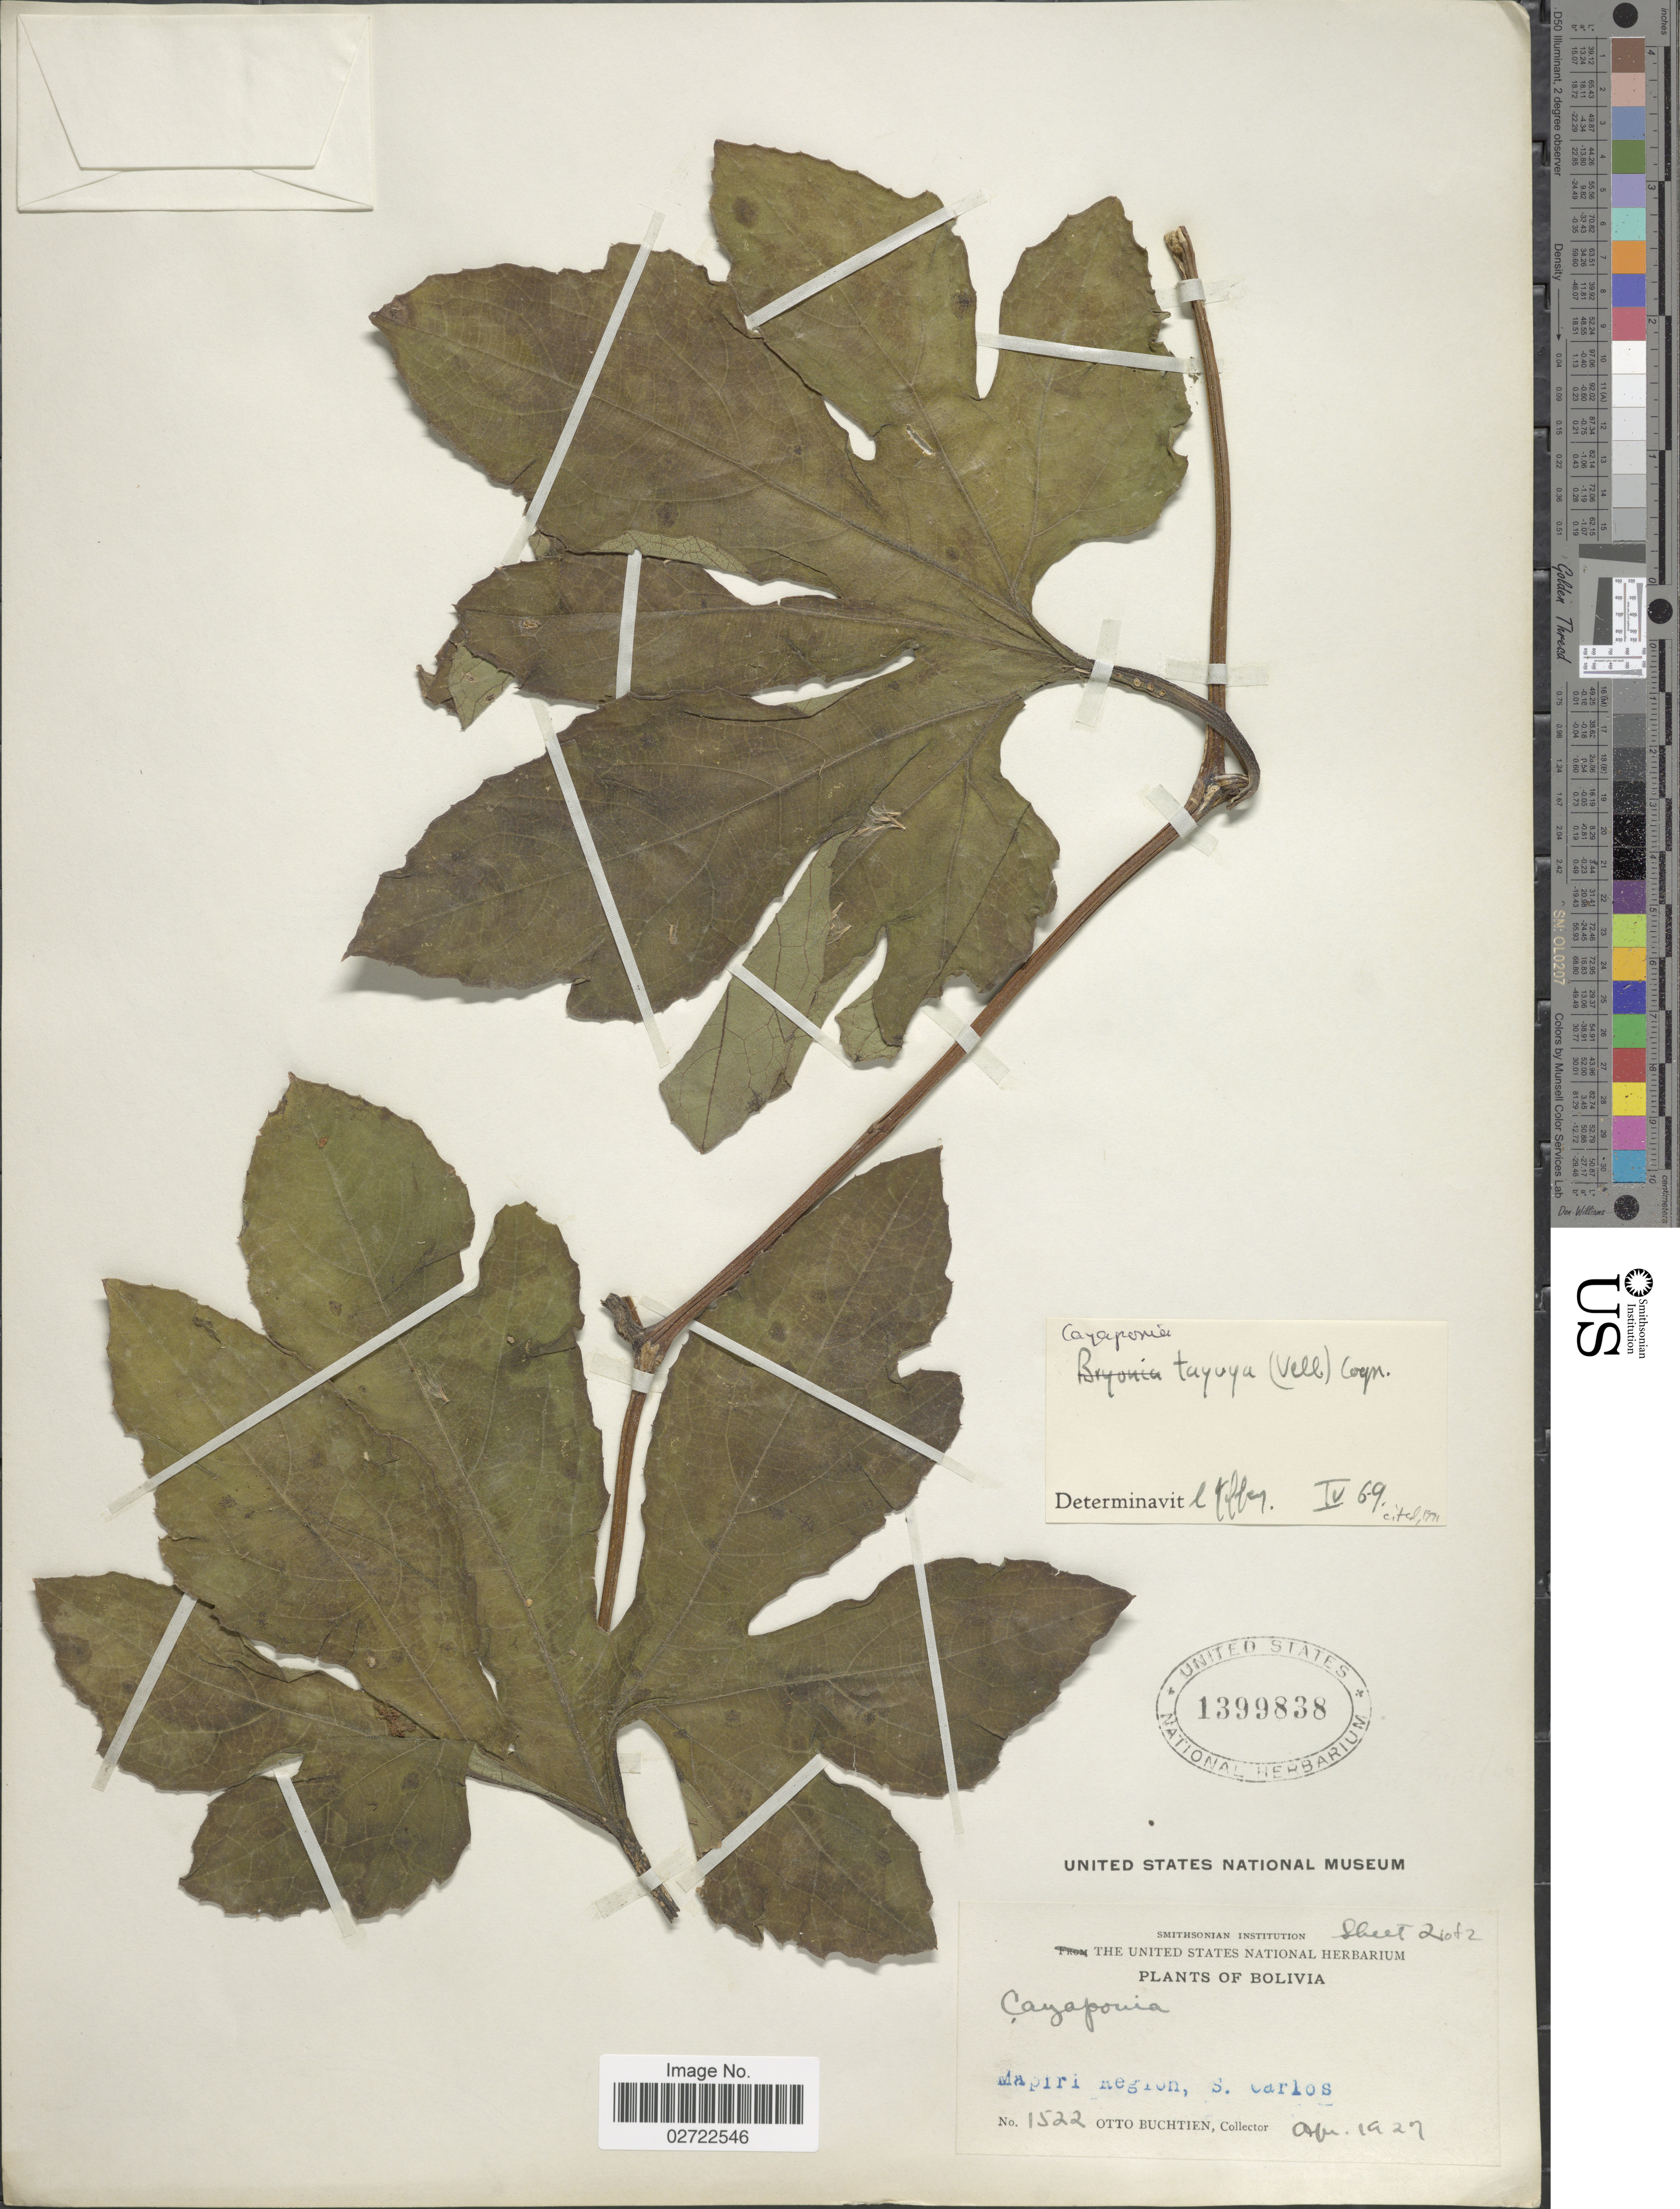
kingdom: Plantae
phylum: Tracheophyta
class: Magnoliopsida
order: Cucurbitales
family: Cucurbitaceae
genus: Cayaponia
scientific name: Cayaponia tayuya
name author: (Vell.) Cogn.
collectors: O. Buchtien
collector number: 1522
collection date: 1927-04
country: Bolivia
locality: Mapiri Region, S. Carlos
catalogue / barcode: US 1399838